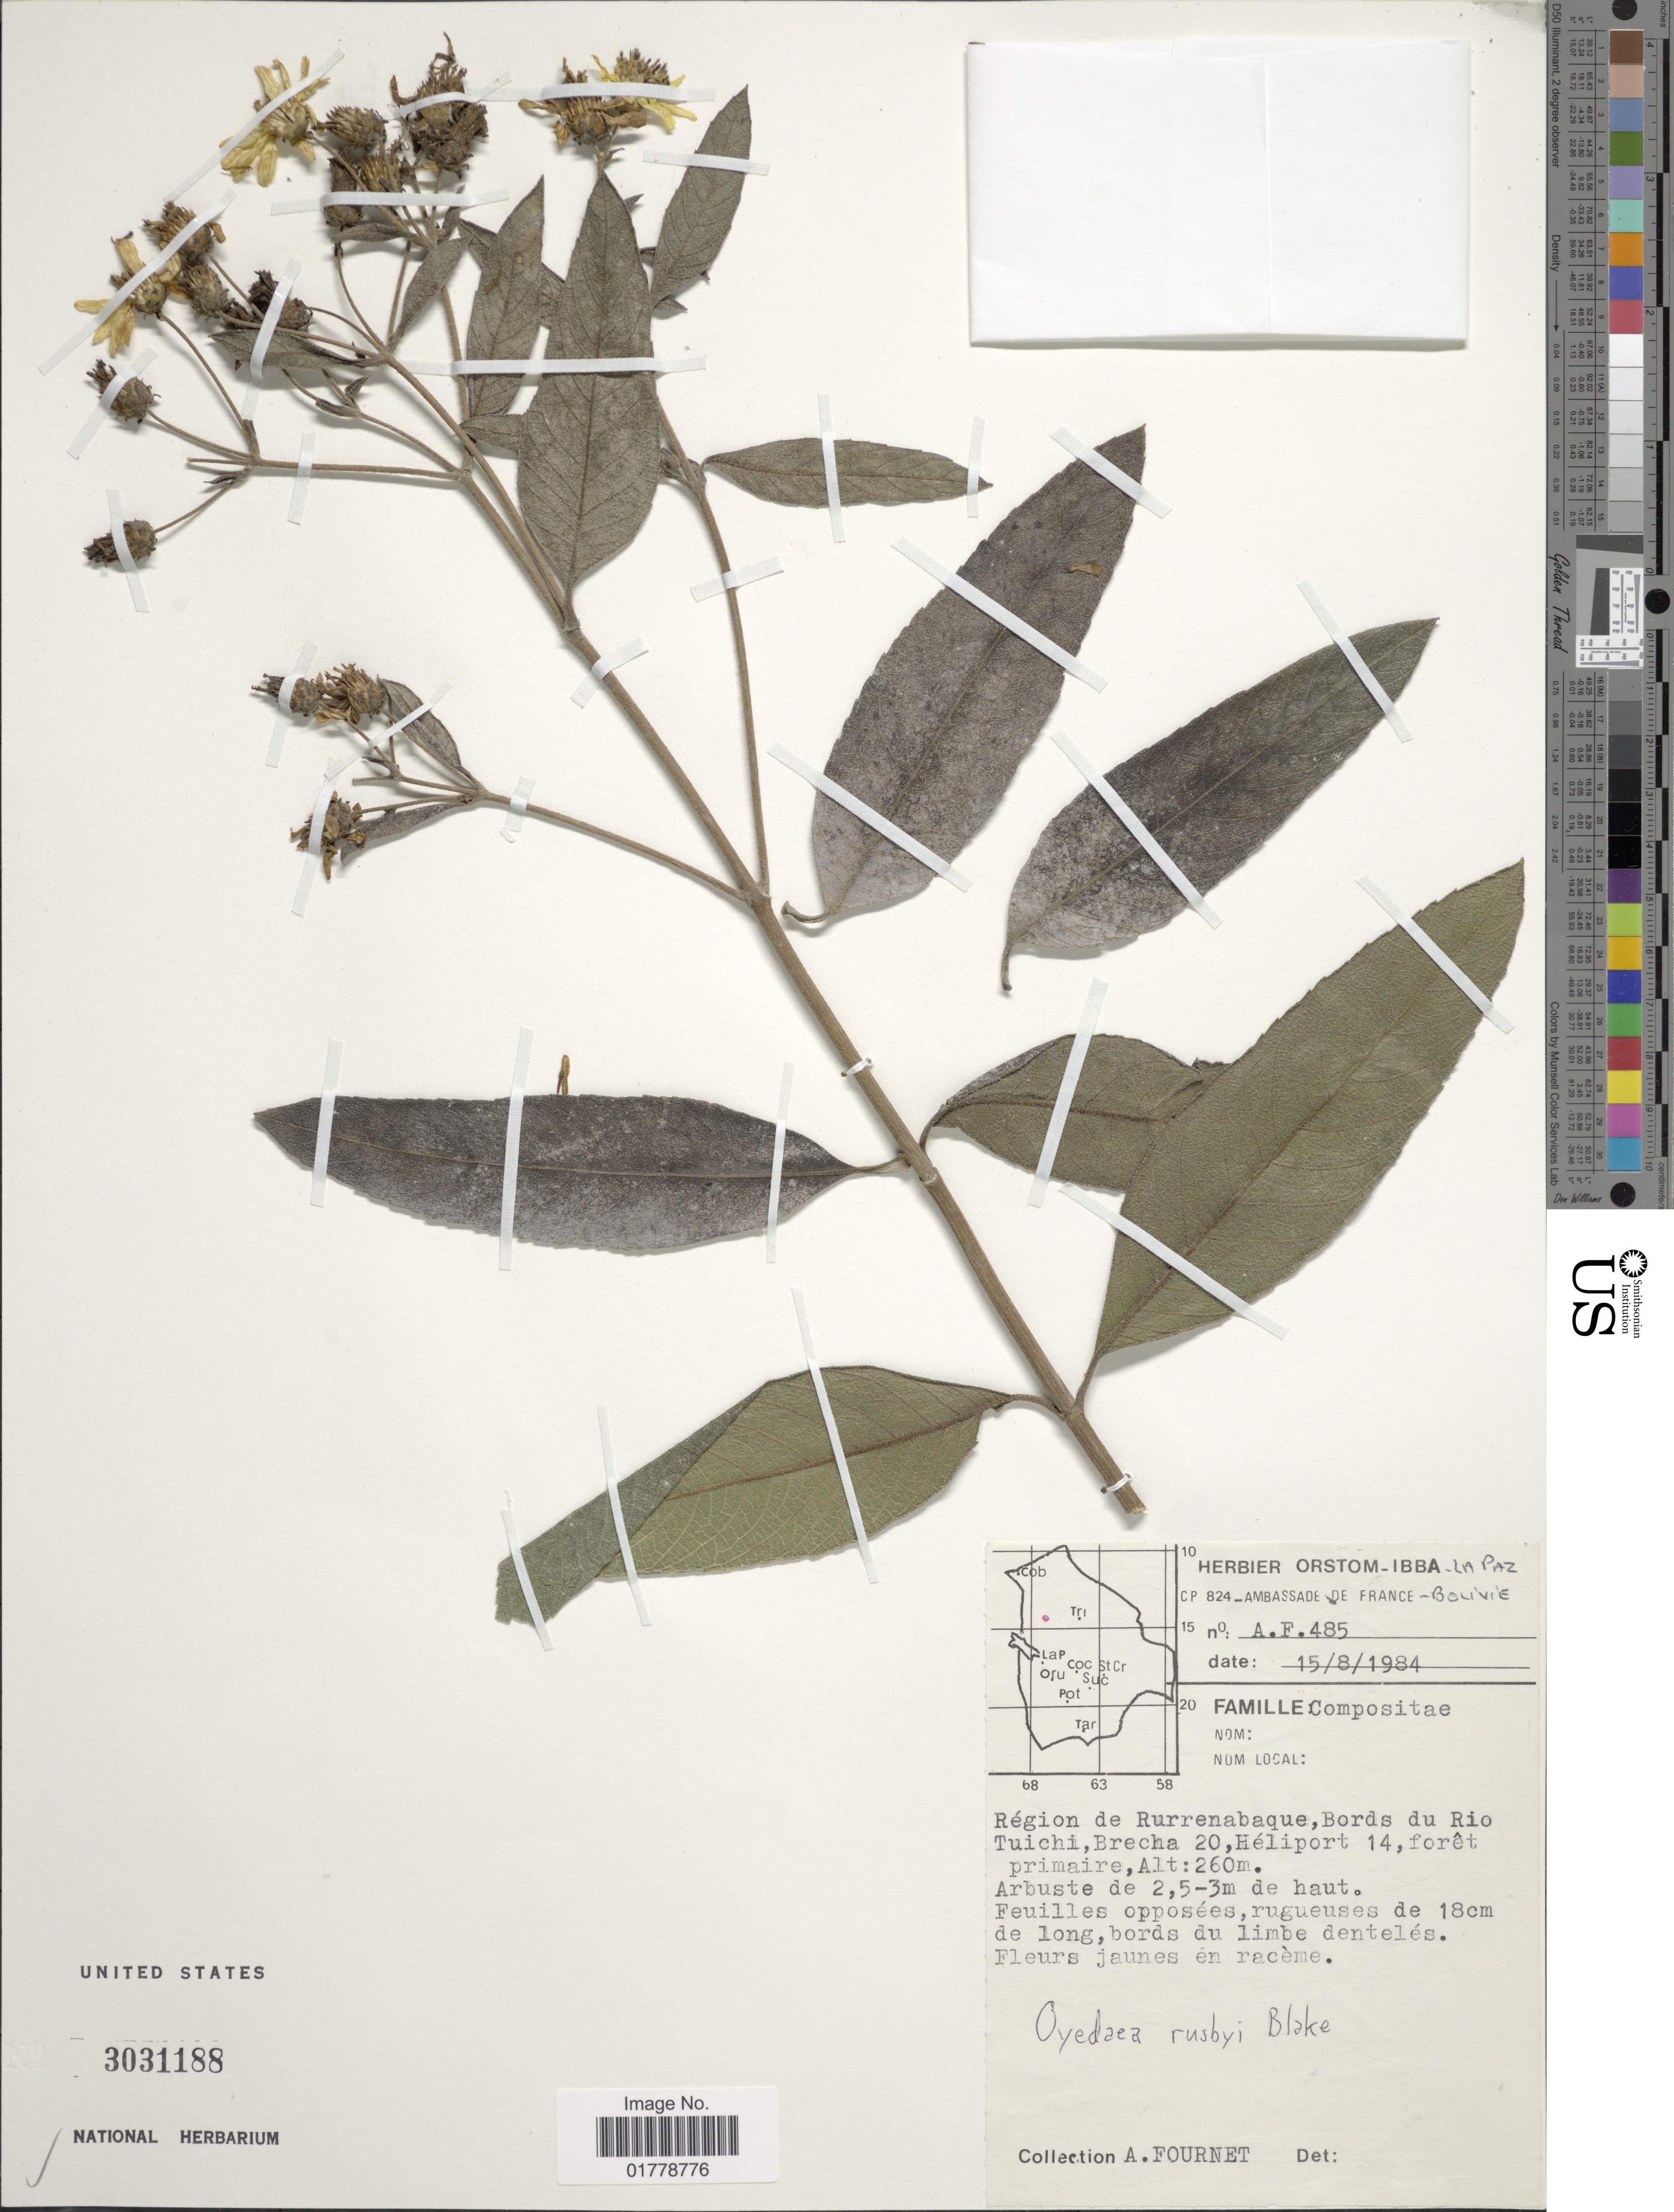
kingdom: Plantae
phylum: Tracheophyta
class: Magnoliopsida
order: Asterales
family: Asteraceae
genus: Oyedaea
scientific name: Oyedaea rusbyi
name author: S.F. Blake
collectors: A. Fournet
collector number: A.F.485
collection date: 1984-08-15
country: Bolivia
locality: Région de Rurrenabaque, Bords du Rio Tuichi, Brecha 20, Héliport 14, forêt primaire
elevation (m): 260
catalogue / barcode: US 3031188